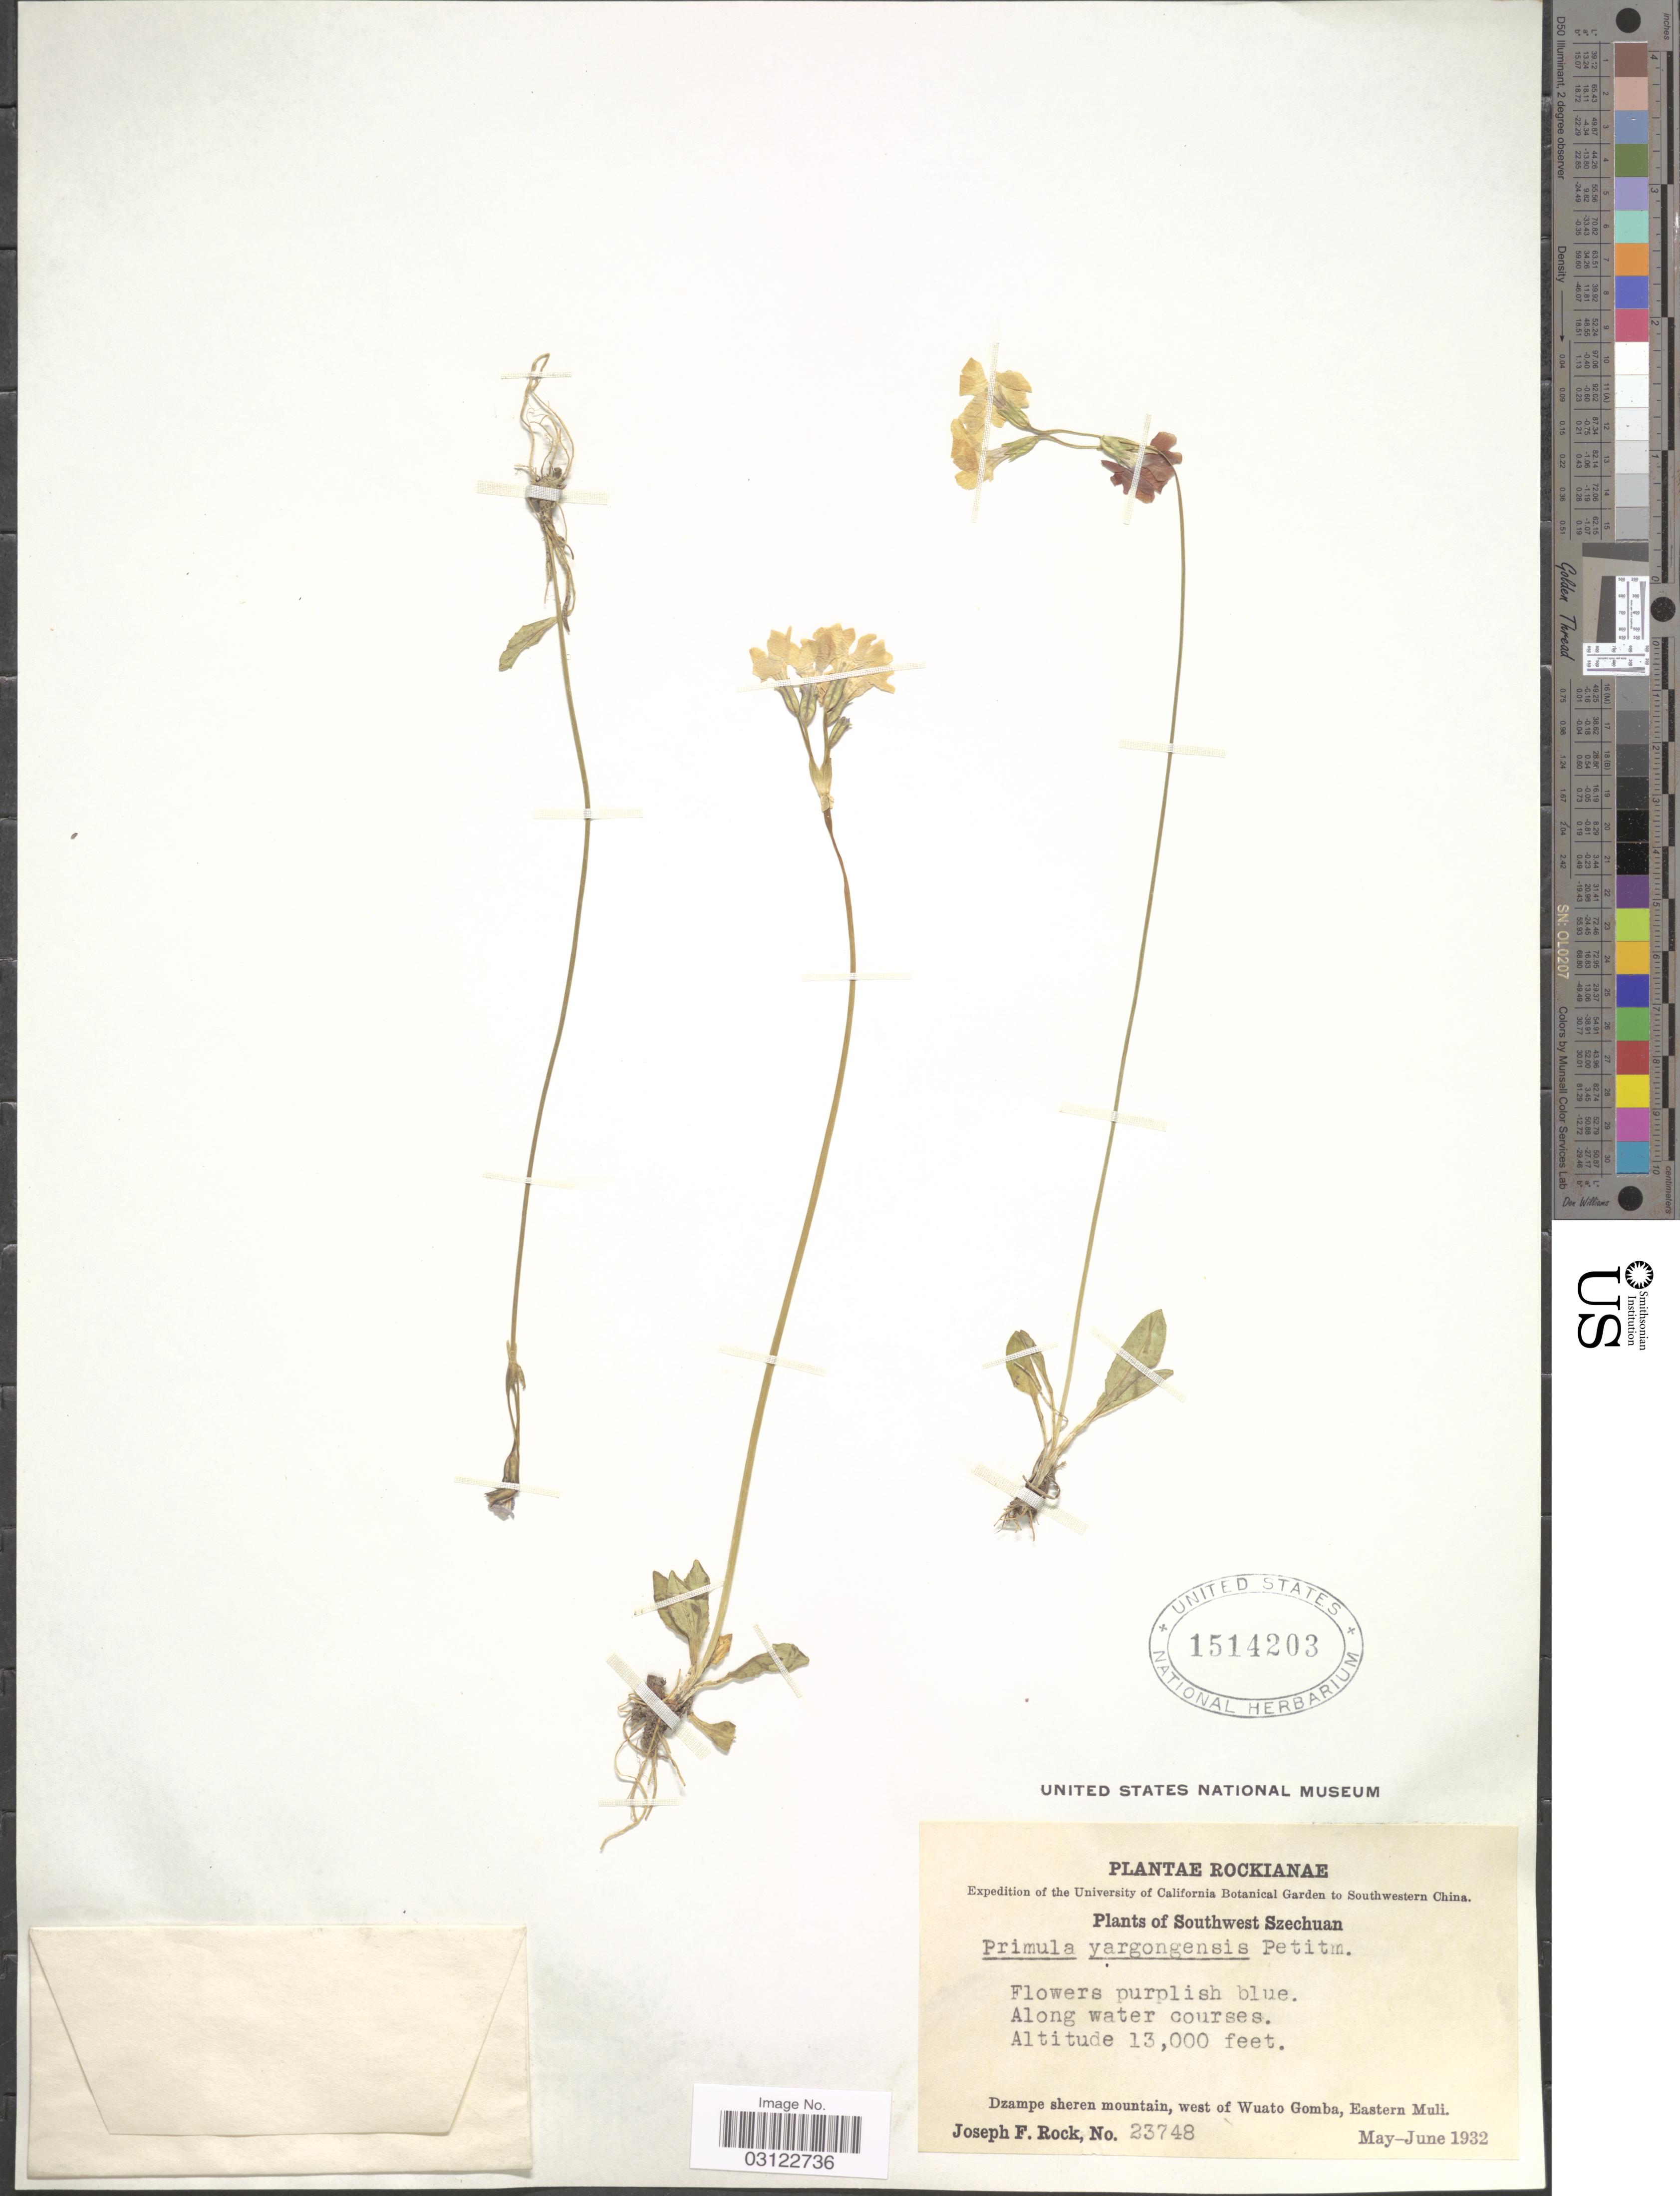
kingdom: Plantae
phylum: Tracheophyta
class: Magnoliopsida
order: Ericales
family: Primulaceae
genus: Primula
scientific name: Primula yargongensis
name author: Petitm.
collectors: J. F. Rock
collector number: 23748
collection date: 1932-05/1932-06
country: China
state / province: Sichuan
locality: Southwestern China. Southwest Szechuan. Along water courses. Dzampe sheren mountain, west of Wuato Gomba, Eastern Muli.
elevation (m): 3962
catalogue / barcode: US 1514203